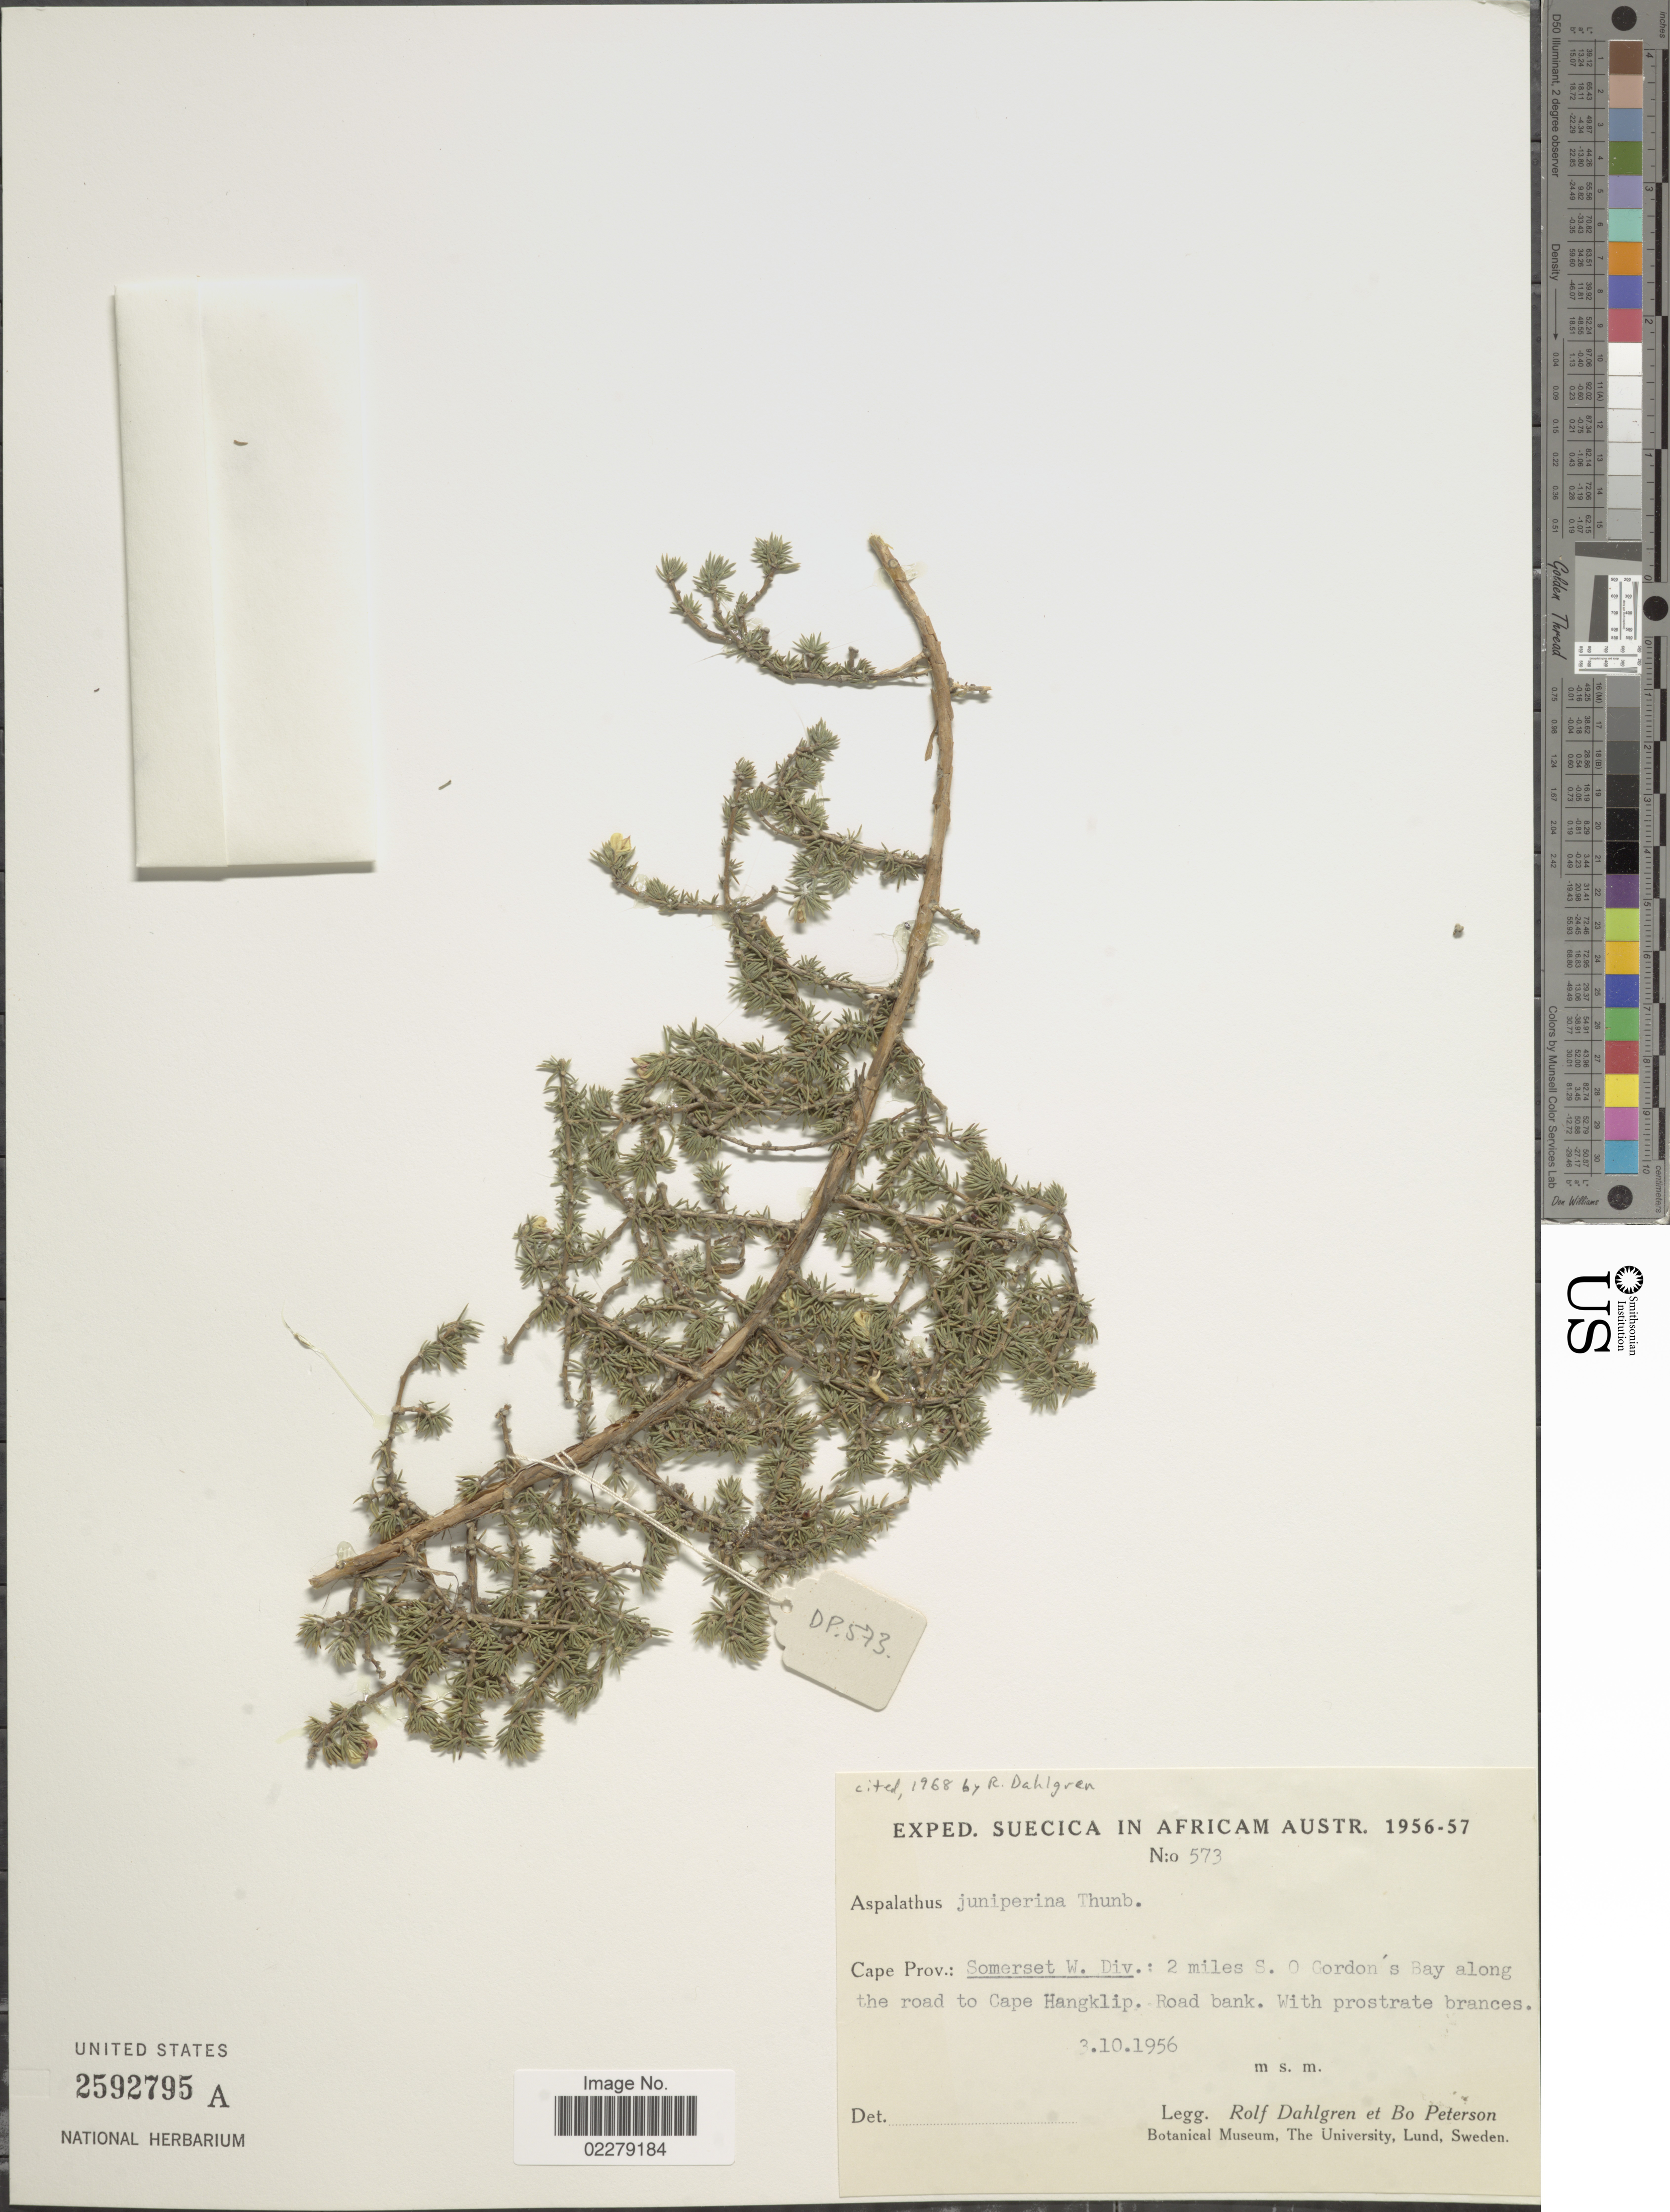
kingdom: Plantae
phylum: Tracheophyta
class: Magnoliopsida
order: Fabales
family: Fabaceae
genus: Aspalathus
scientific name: Aspalathus juniperina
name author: Thunb.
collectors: R. Dahlgren & B. H. Peterson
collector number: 573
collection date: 1956-10-03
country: South Africa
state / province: Western Cape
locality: Somerset W. Div. : 2 miles S. O Gordon's Bay along the road to Cape Hangklip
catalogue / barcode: US 2592795A